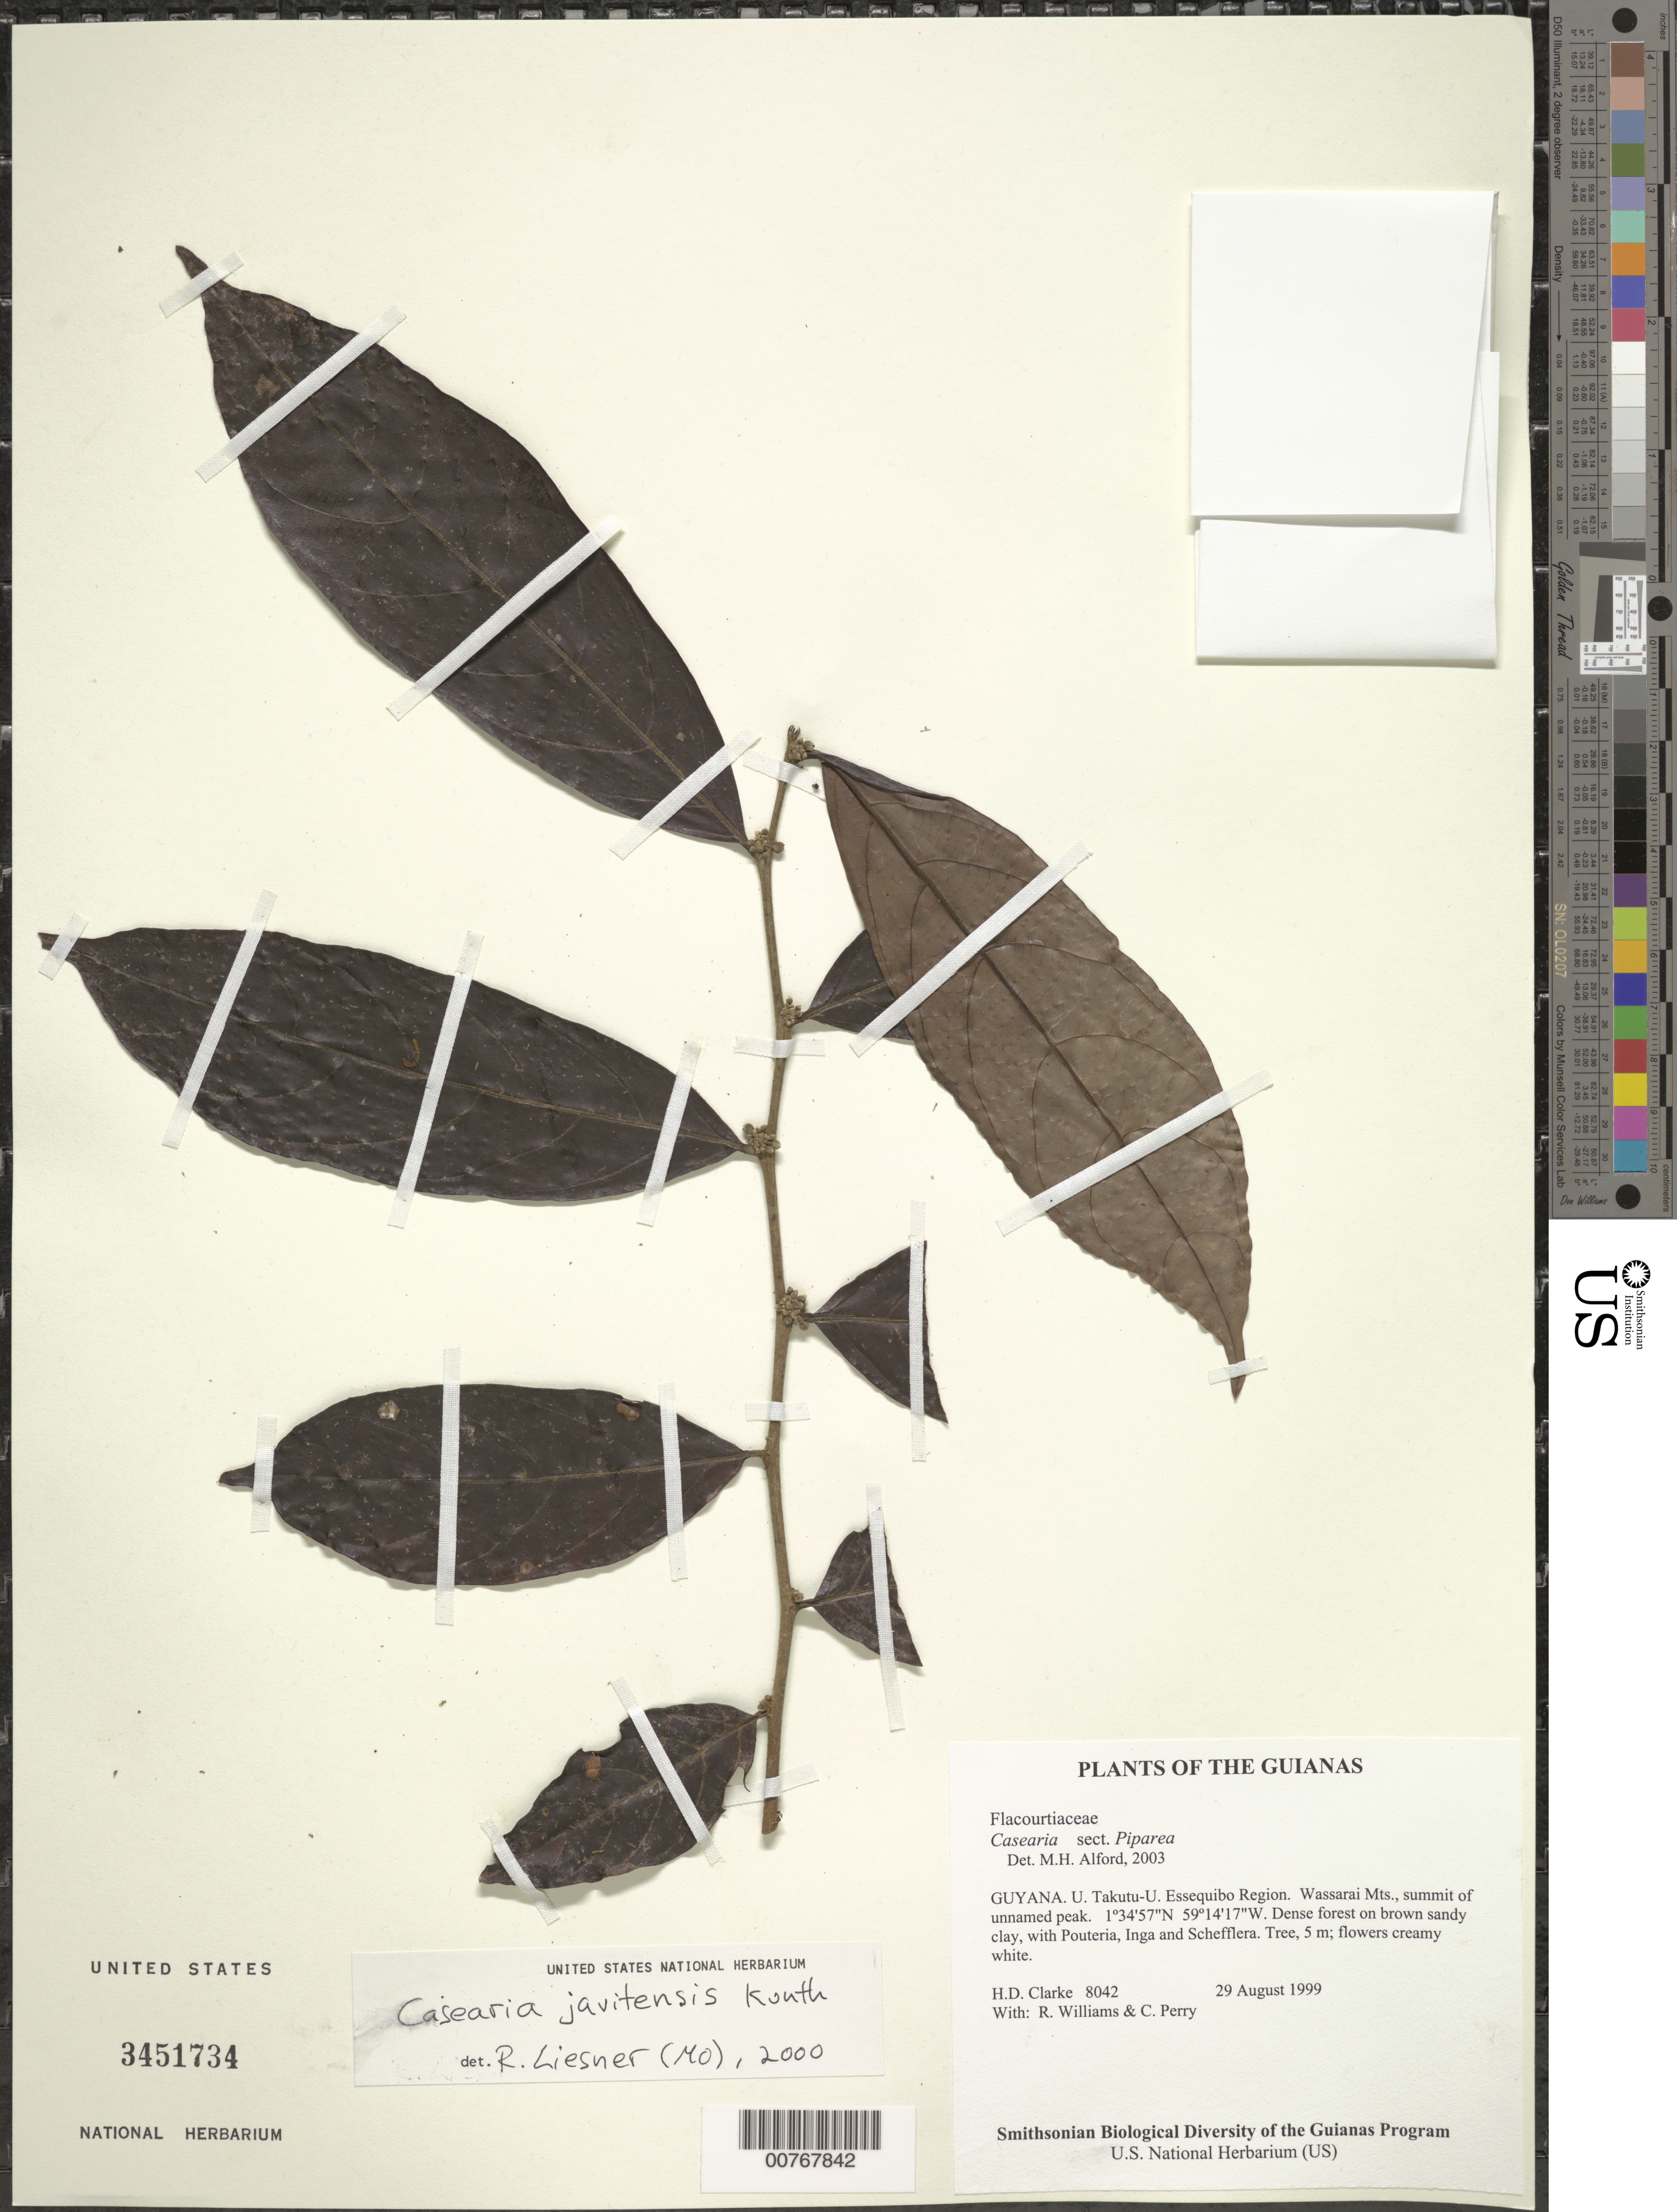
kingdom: Plantae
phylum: Tracheophyta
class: Magnoliopsida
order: Malpighiales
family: Salicaceae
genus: Piparea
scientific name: Piparea multiflora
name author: C.F. Gaertn.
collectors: H. D. Clarke, R. Williams & C. Perry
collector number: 8042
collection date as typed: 29 August 1999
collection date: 1999-08-29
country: Guyana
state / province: U. Takutu-U. Essequibo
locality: Wassarai Mts., summit of unnamed peak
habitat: Dense forest on brown sandy clay, with Pouteria, Inga and Schefflera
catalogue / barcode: US 3451734